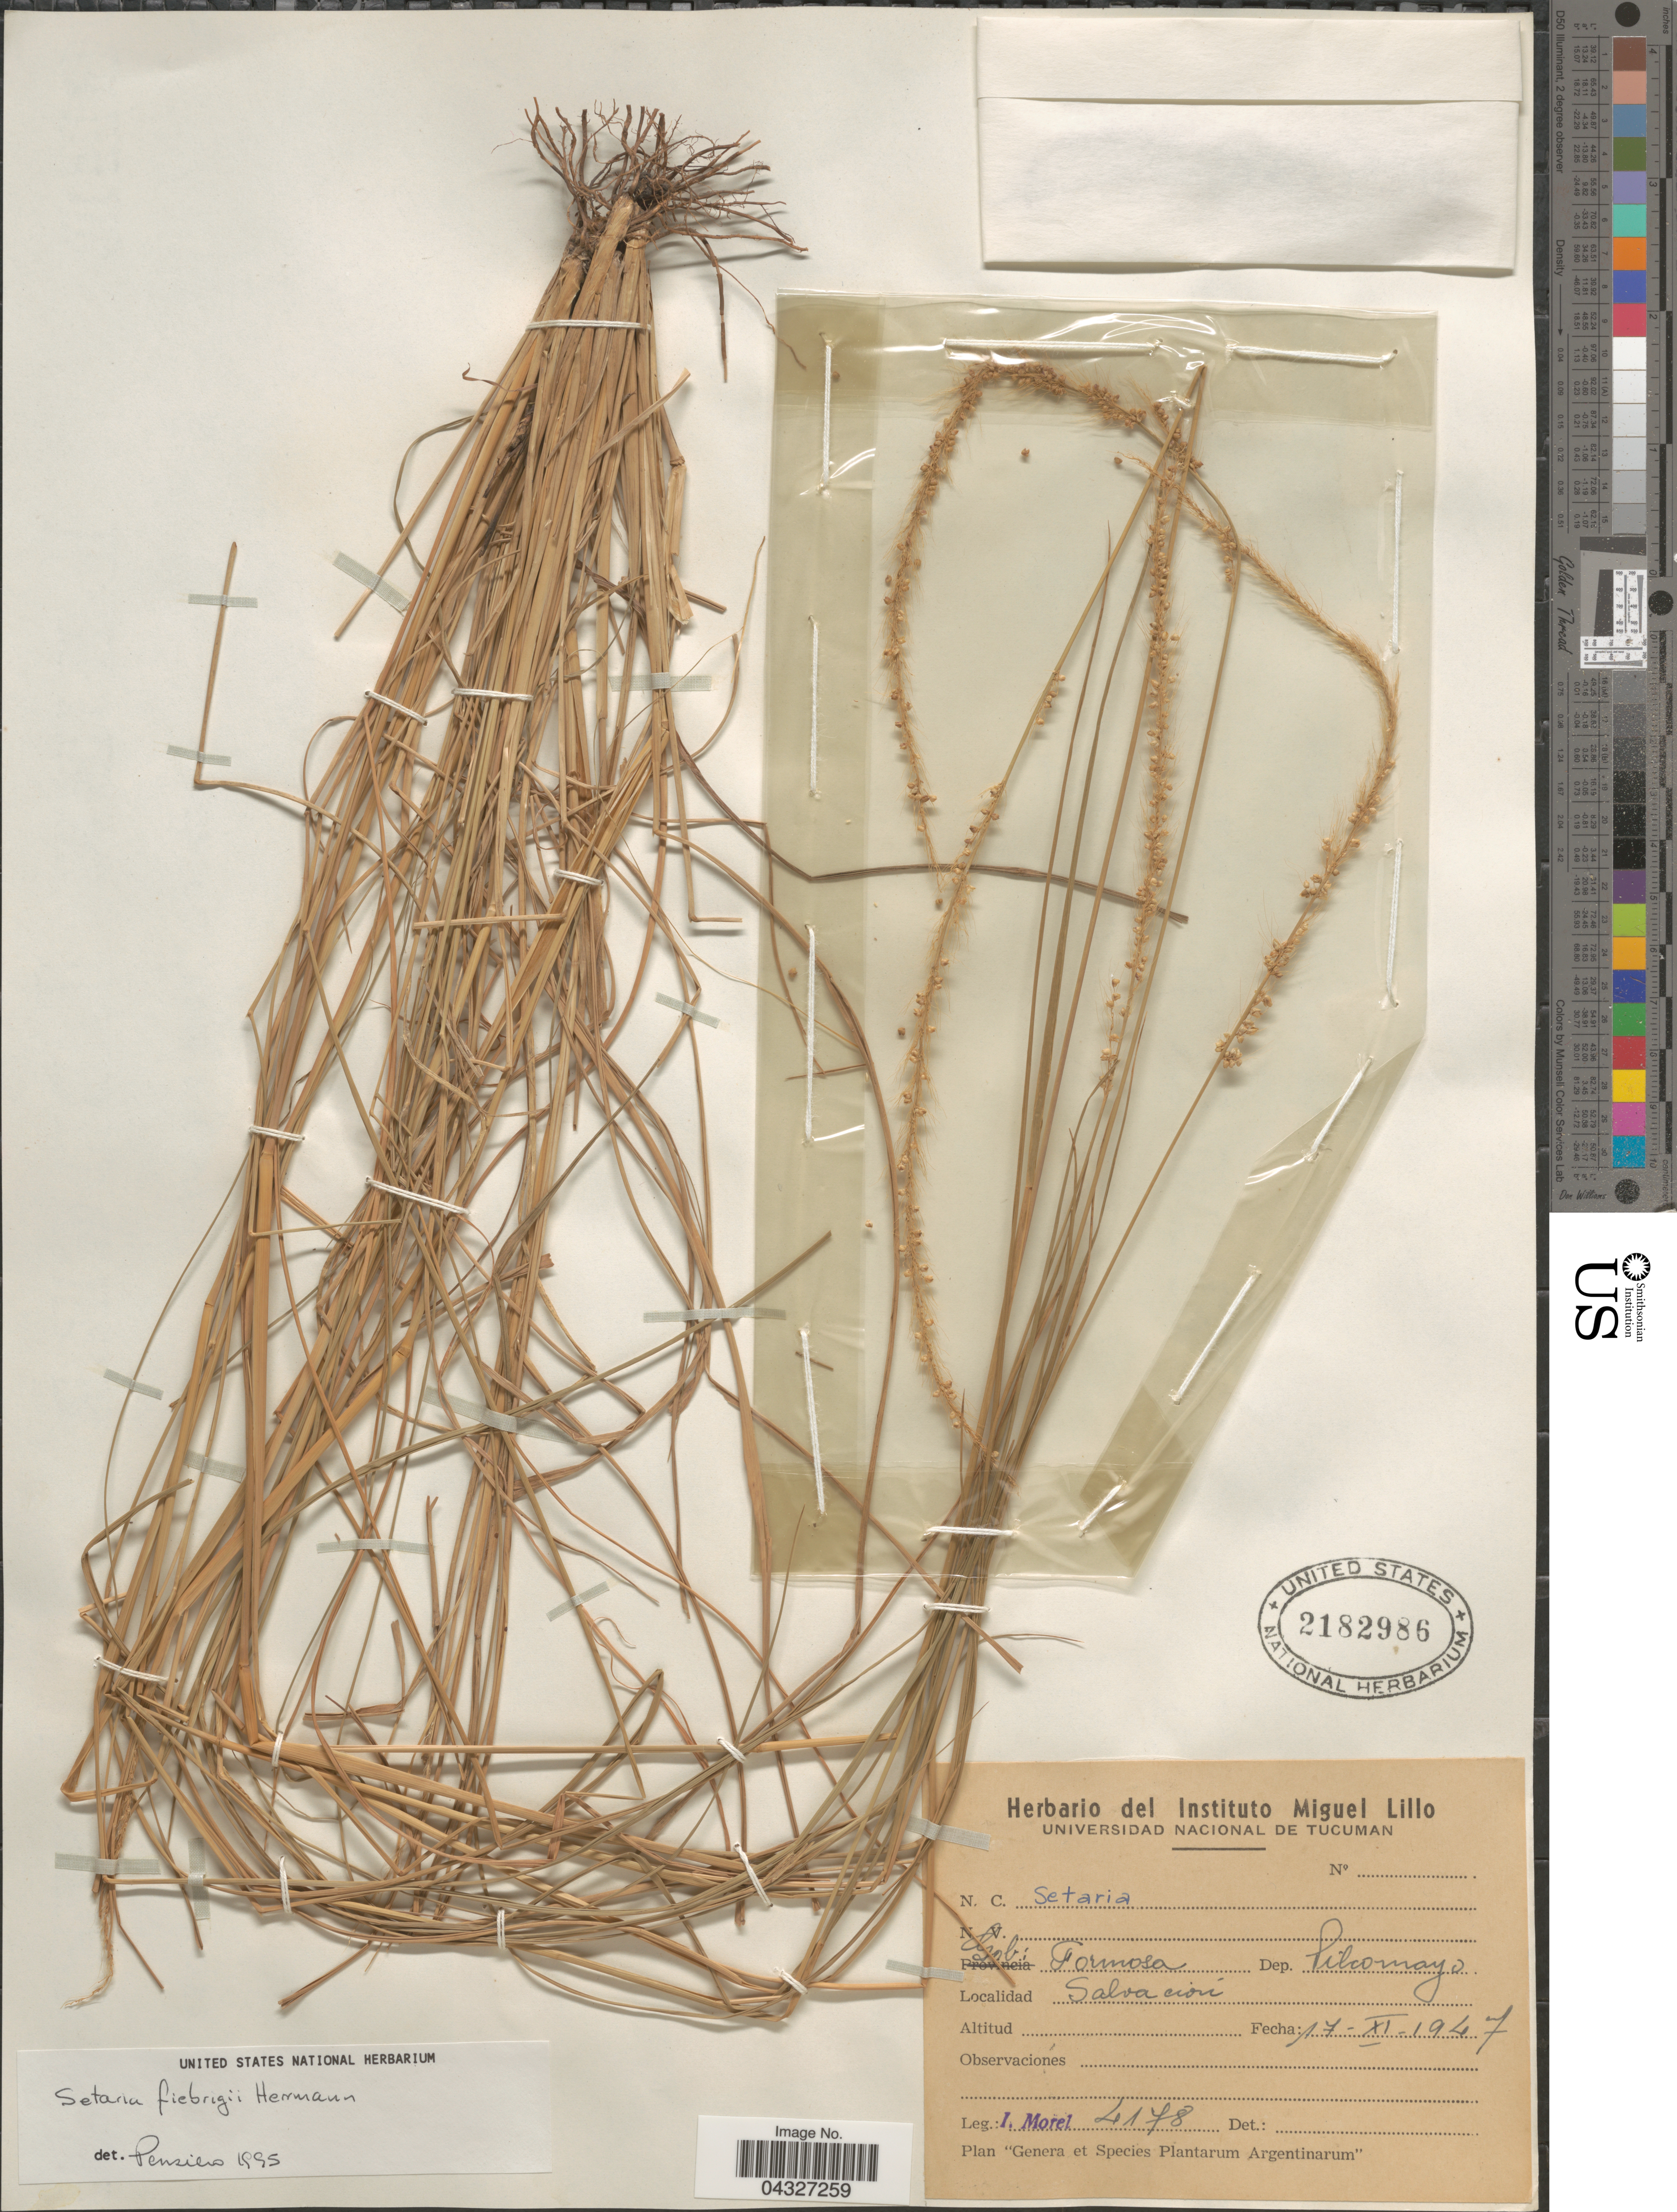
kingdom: Plantae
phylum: Tracheophyta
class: Liliopsida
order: Poales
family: Poaceae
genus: Setaria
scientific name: Setaria fiebrigii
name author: R.A.W. Herrm.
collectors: I. Morel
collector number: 4178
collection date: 1947-11-17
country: Argentina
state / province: Formosa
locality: Gob. Formosa. Dep. Pilcomayo. Salvacion.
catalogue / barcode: US 2182986